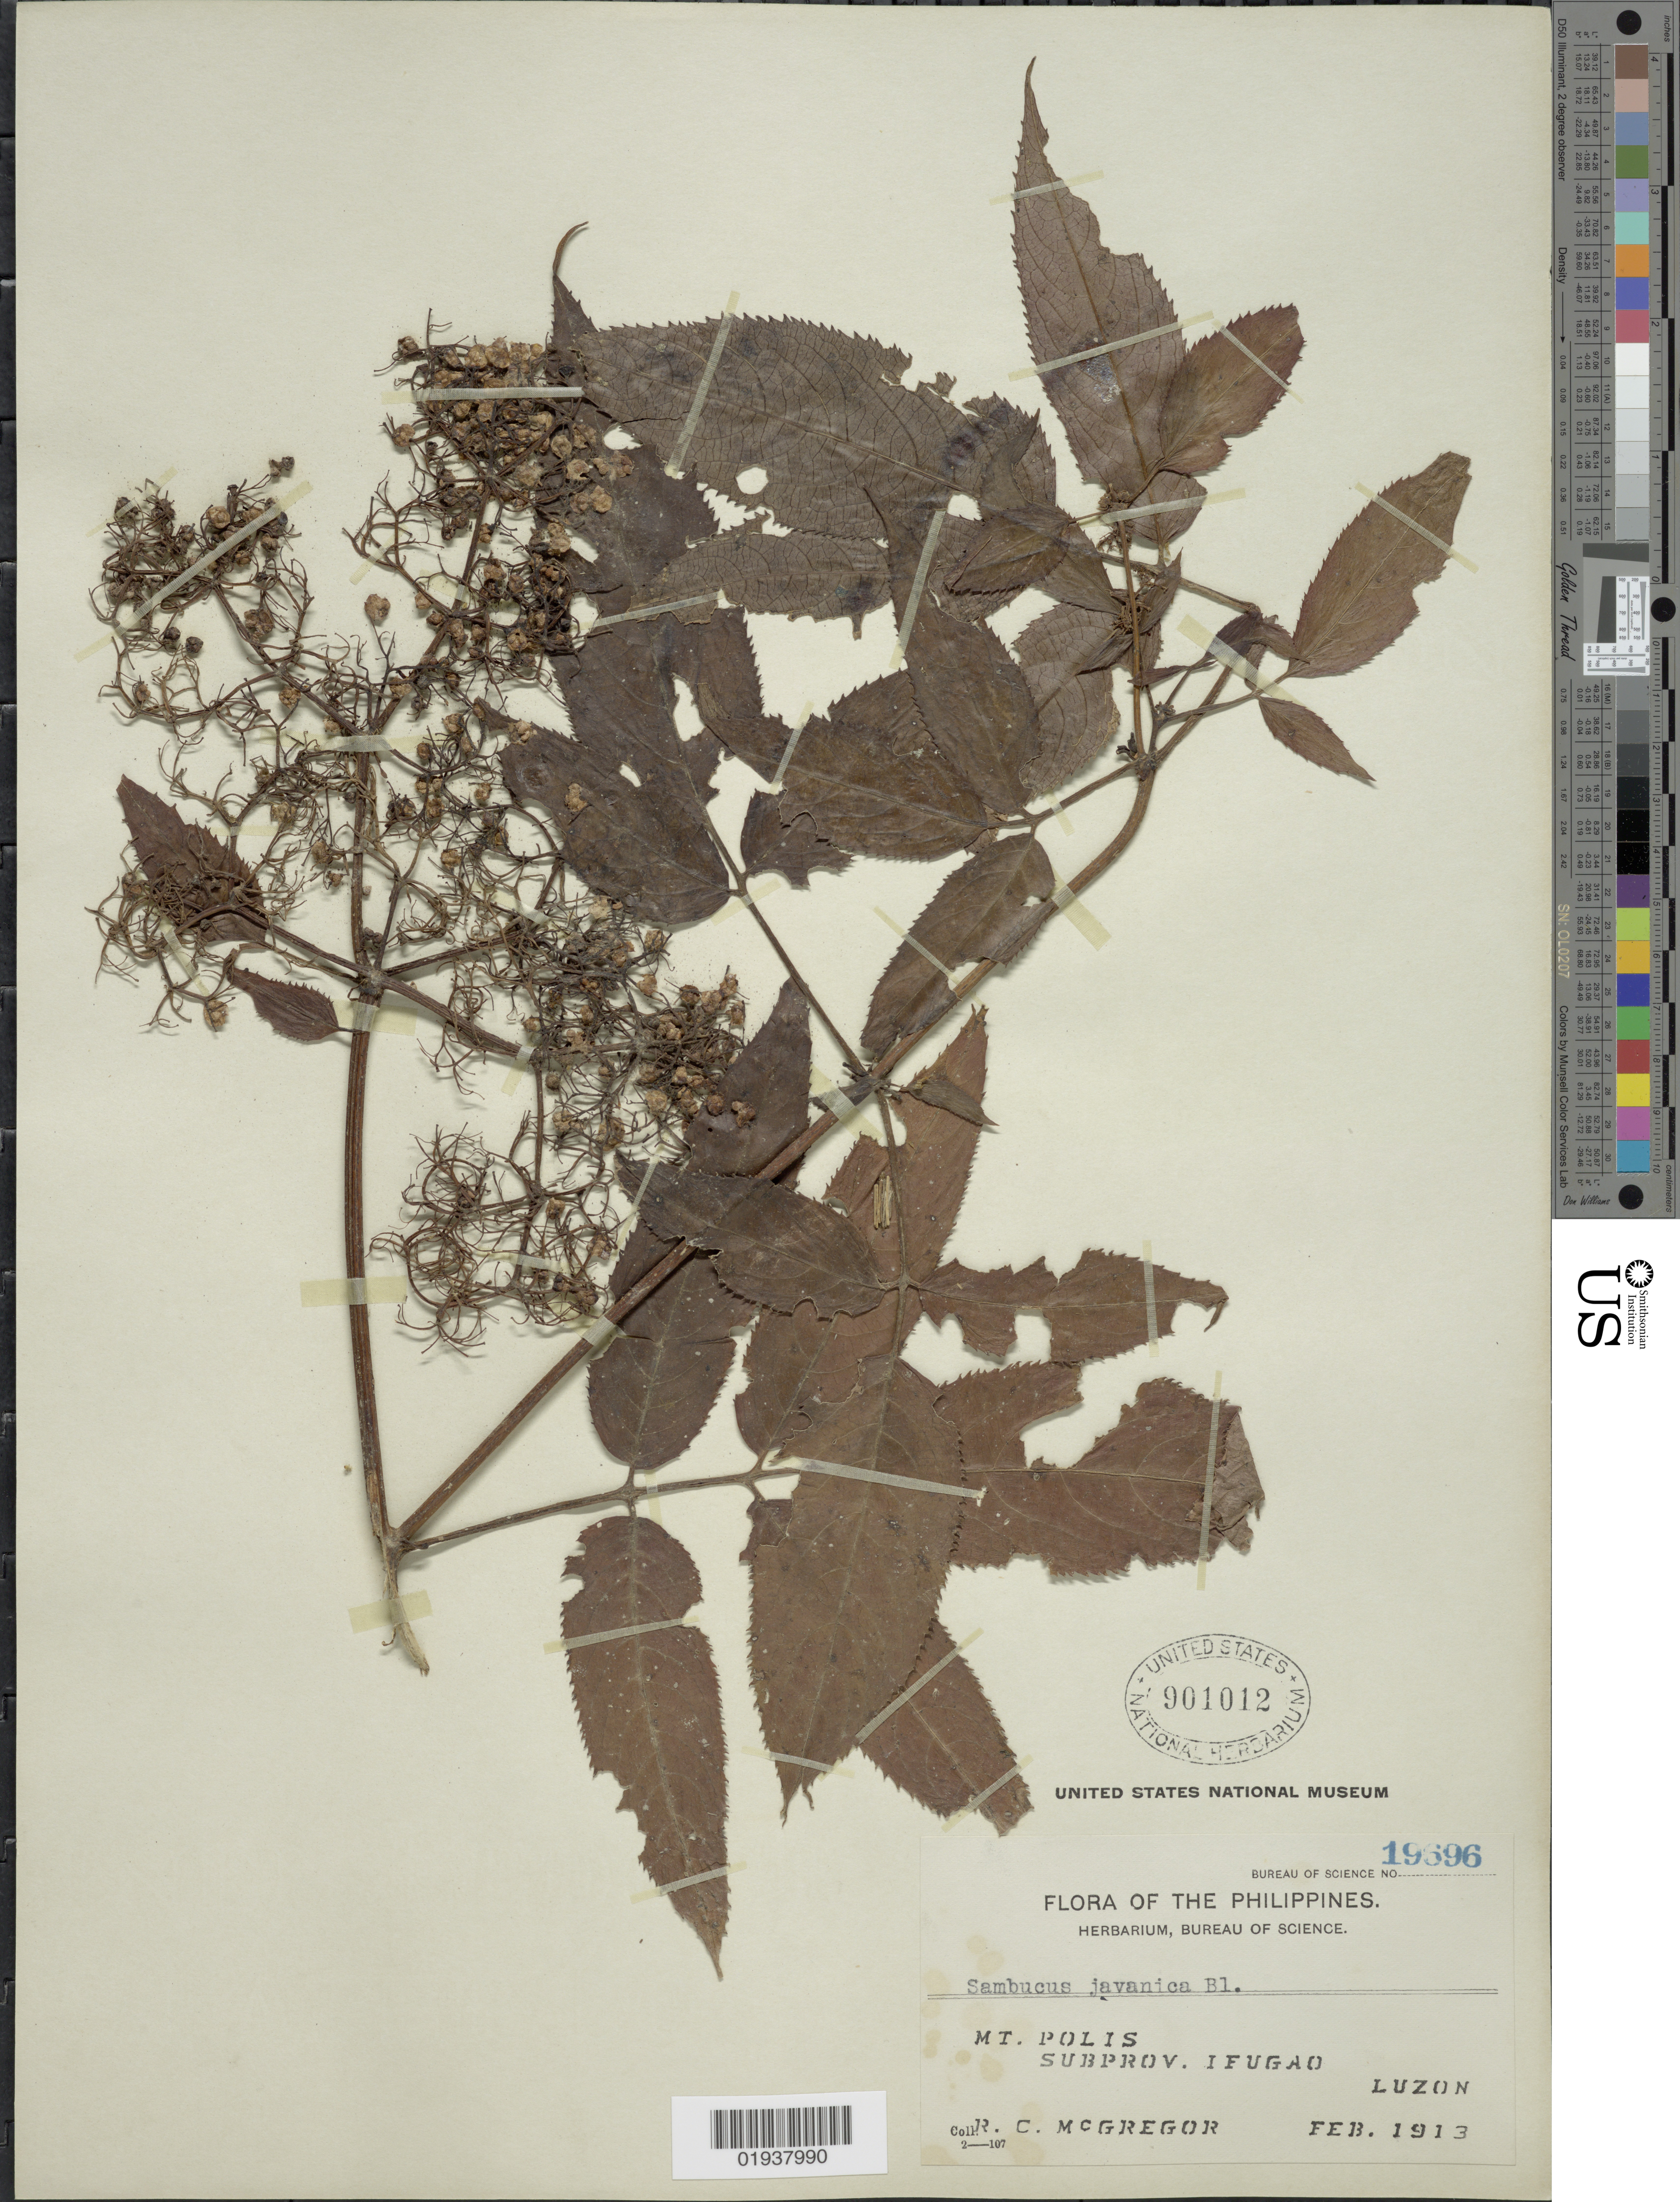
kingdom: Plantae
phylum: Tracheophyta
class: Magnoliopsida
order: Dipsacales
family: Viburnaceae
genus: Sambucus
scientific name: Sambucus javanica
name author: Blume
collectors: R. C. McGregor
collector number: Bureau of Science 19696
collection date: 1913-02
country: Philippines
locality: Mt. Polis, Subprov. Ifugao, Luzon.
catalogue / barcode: US 901012